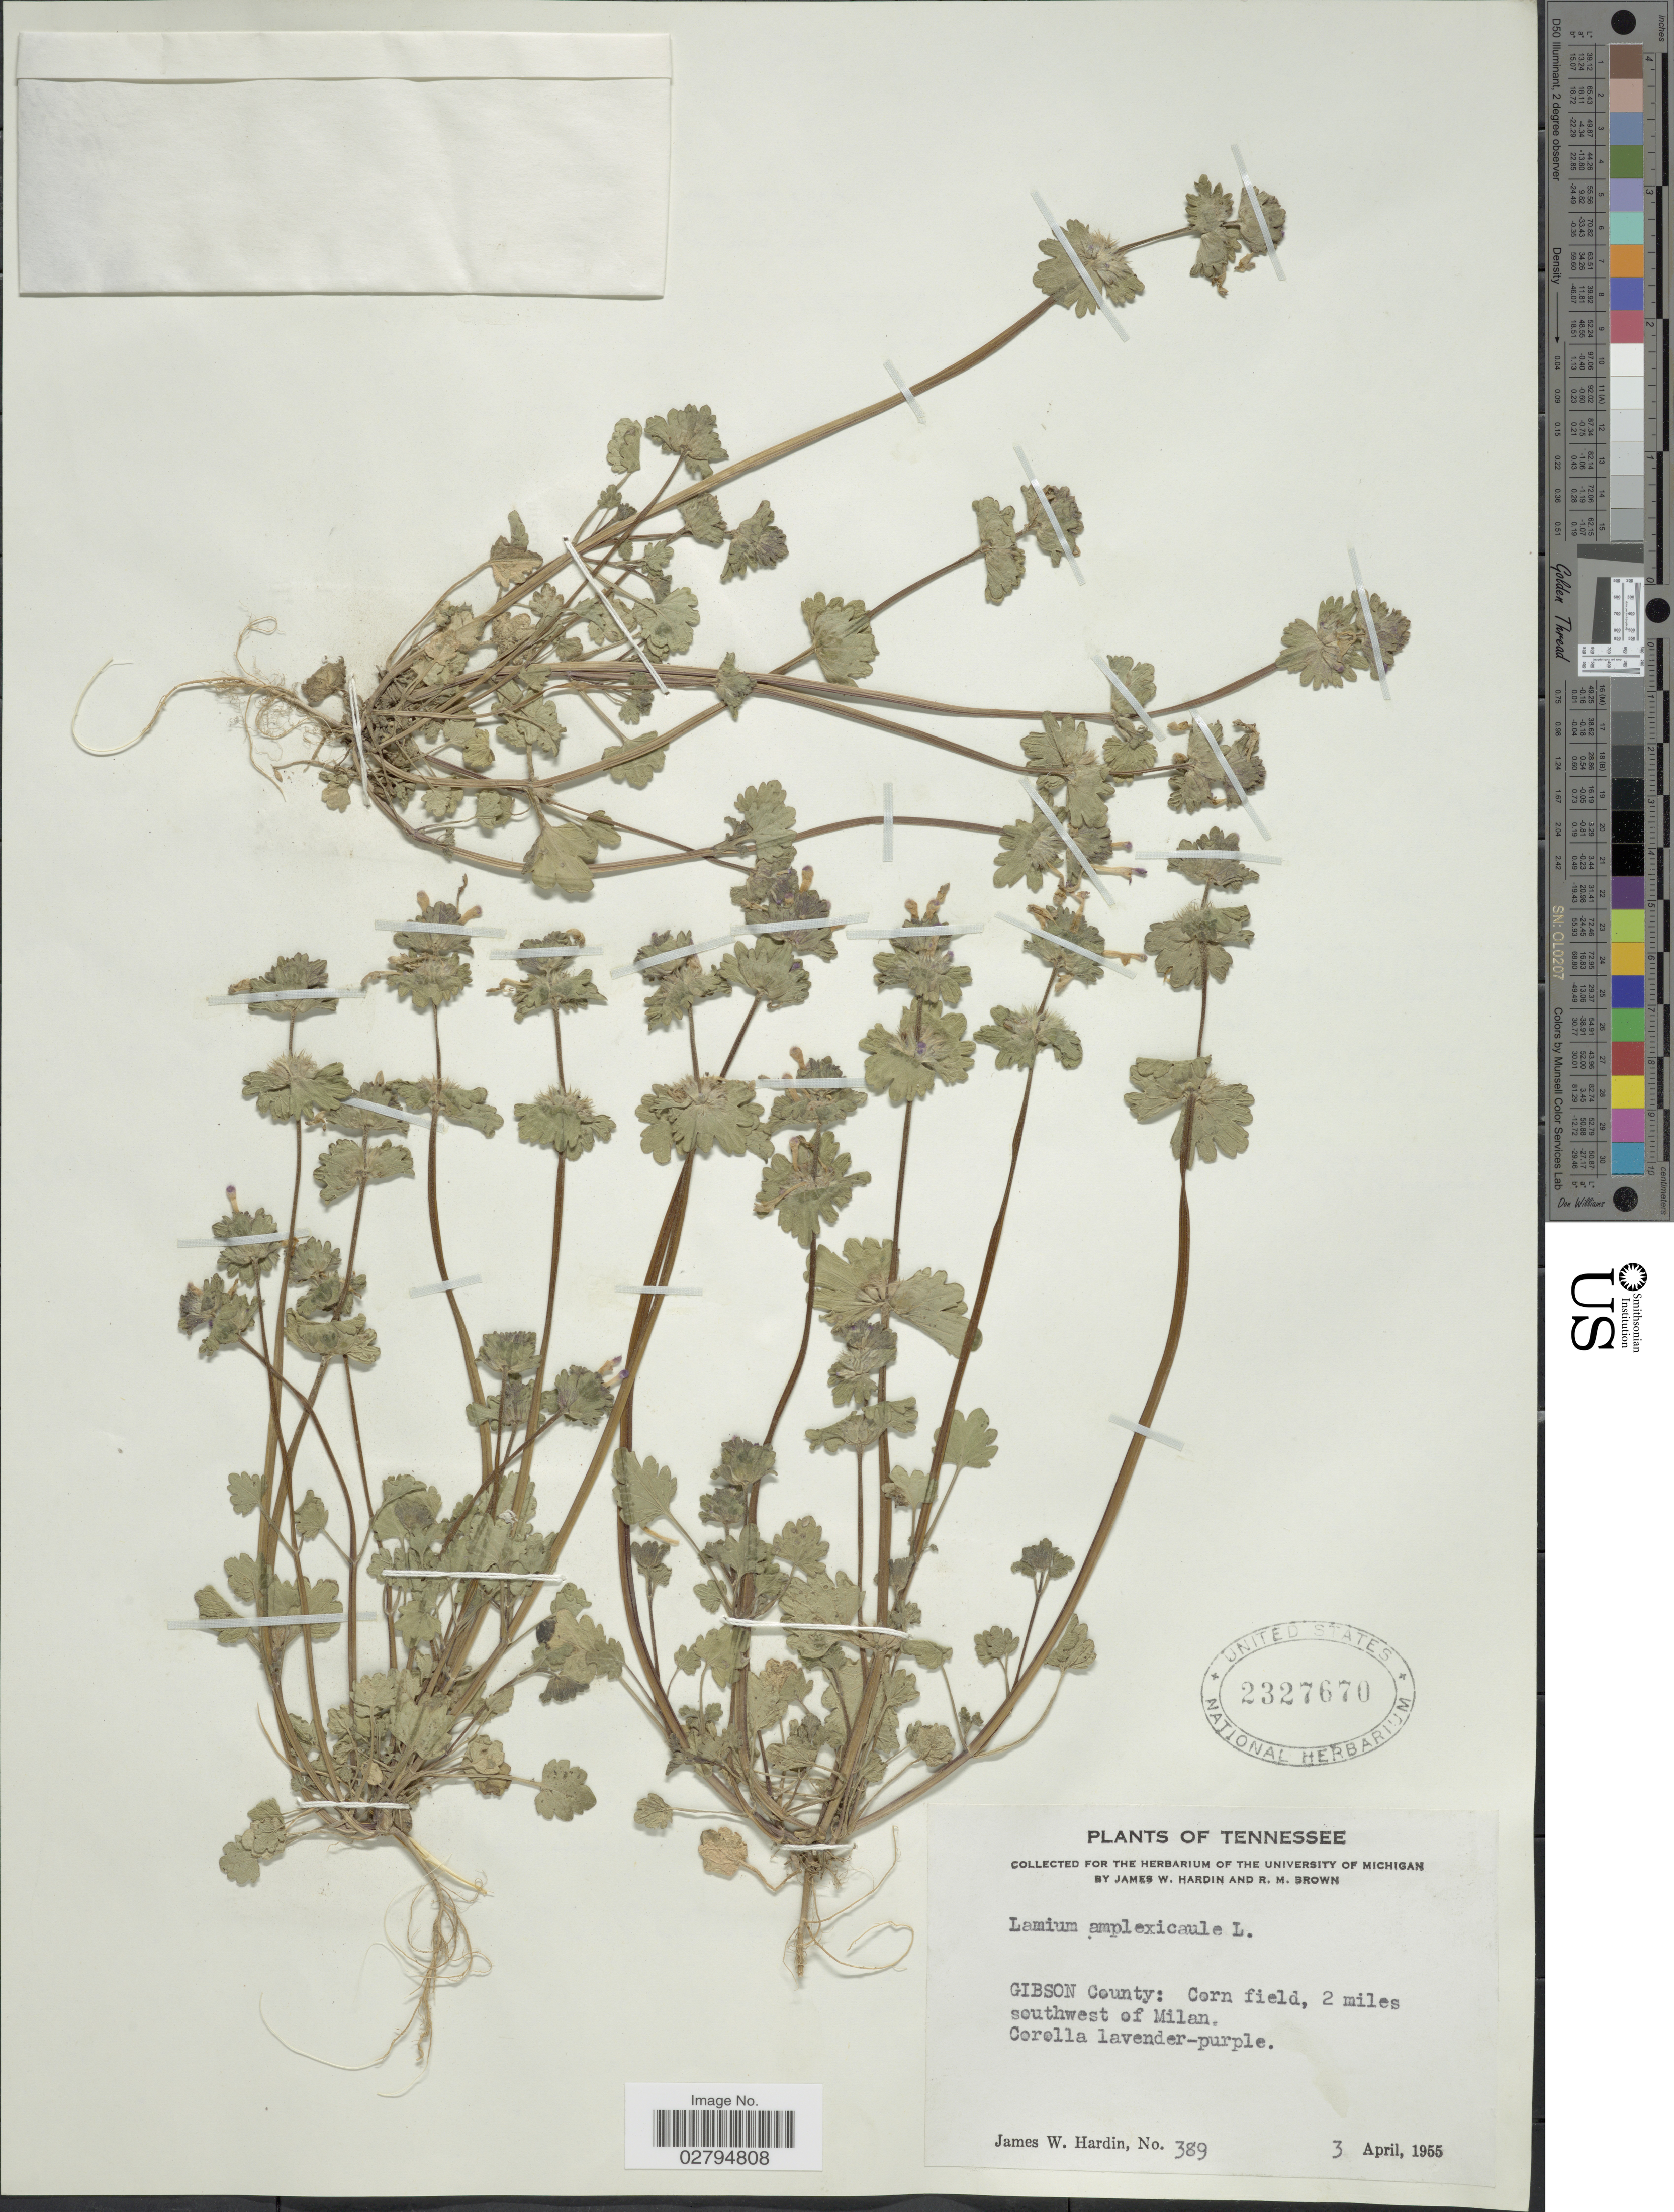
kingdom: Plantae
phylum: Tracheophyta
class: Magnoliopsida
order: Lamiales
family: Lamiaceae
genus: Lamium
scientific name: Lamium amplexicaule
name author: L.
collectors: J. Hardin & R. M. Brown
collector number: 389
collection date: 1955-04-03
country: United States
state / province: Tennessee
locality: Gibson County: Corn field, 2 miles southwest of Milan.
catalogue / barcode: US 2327670